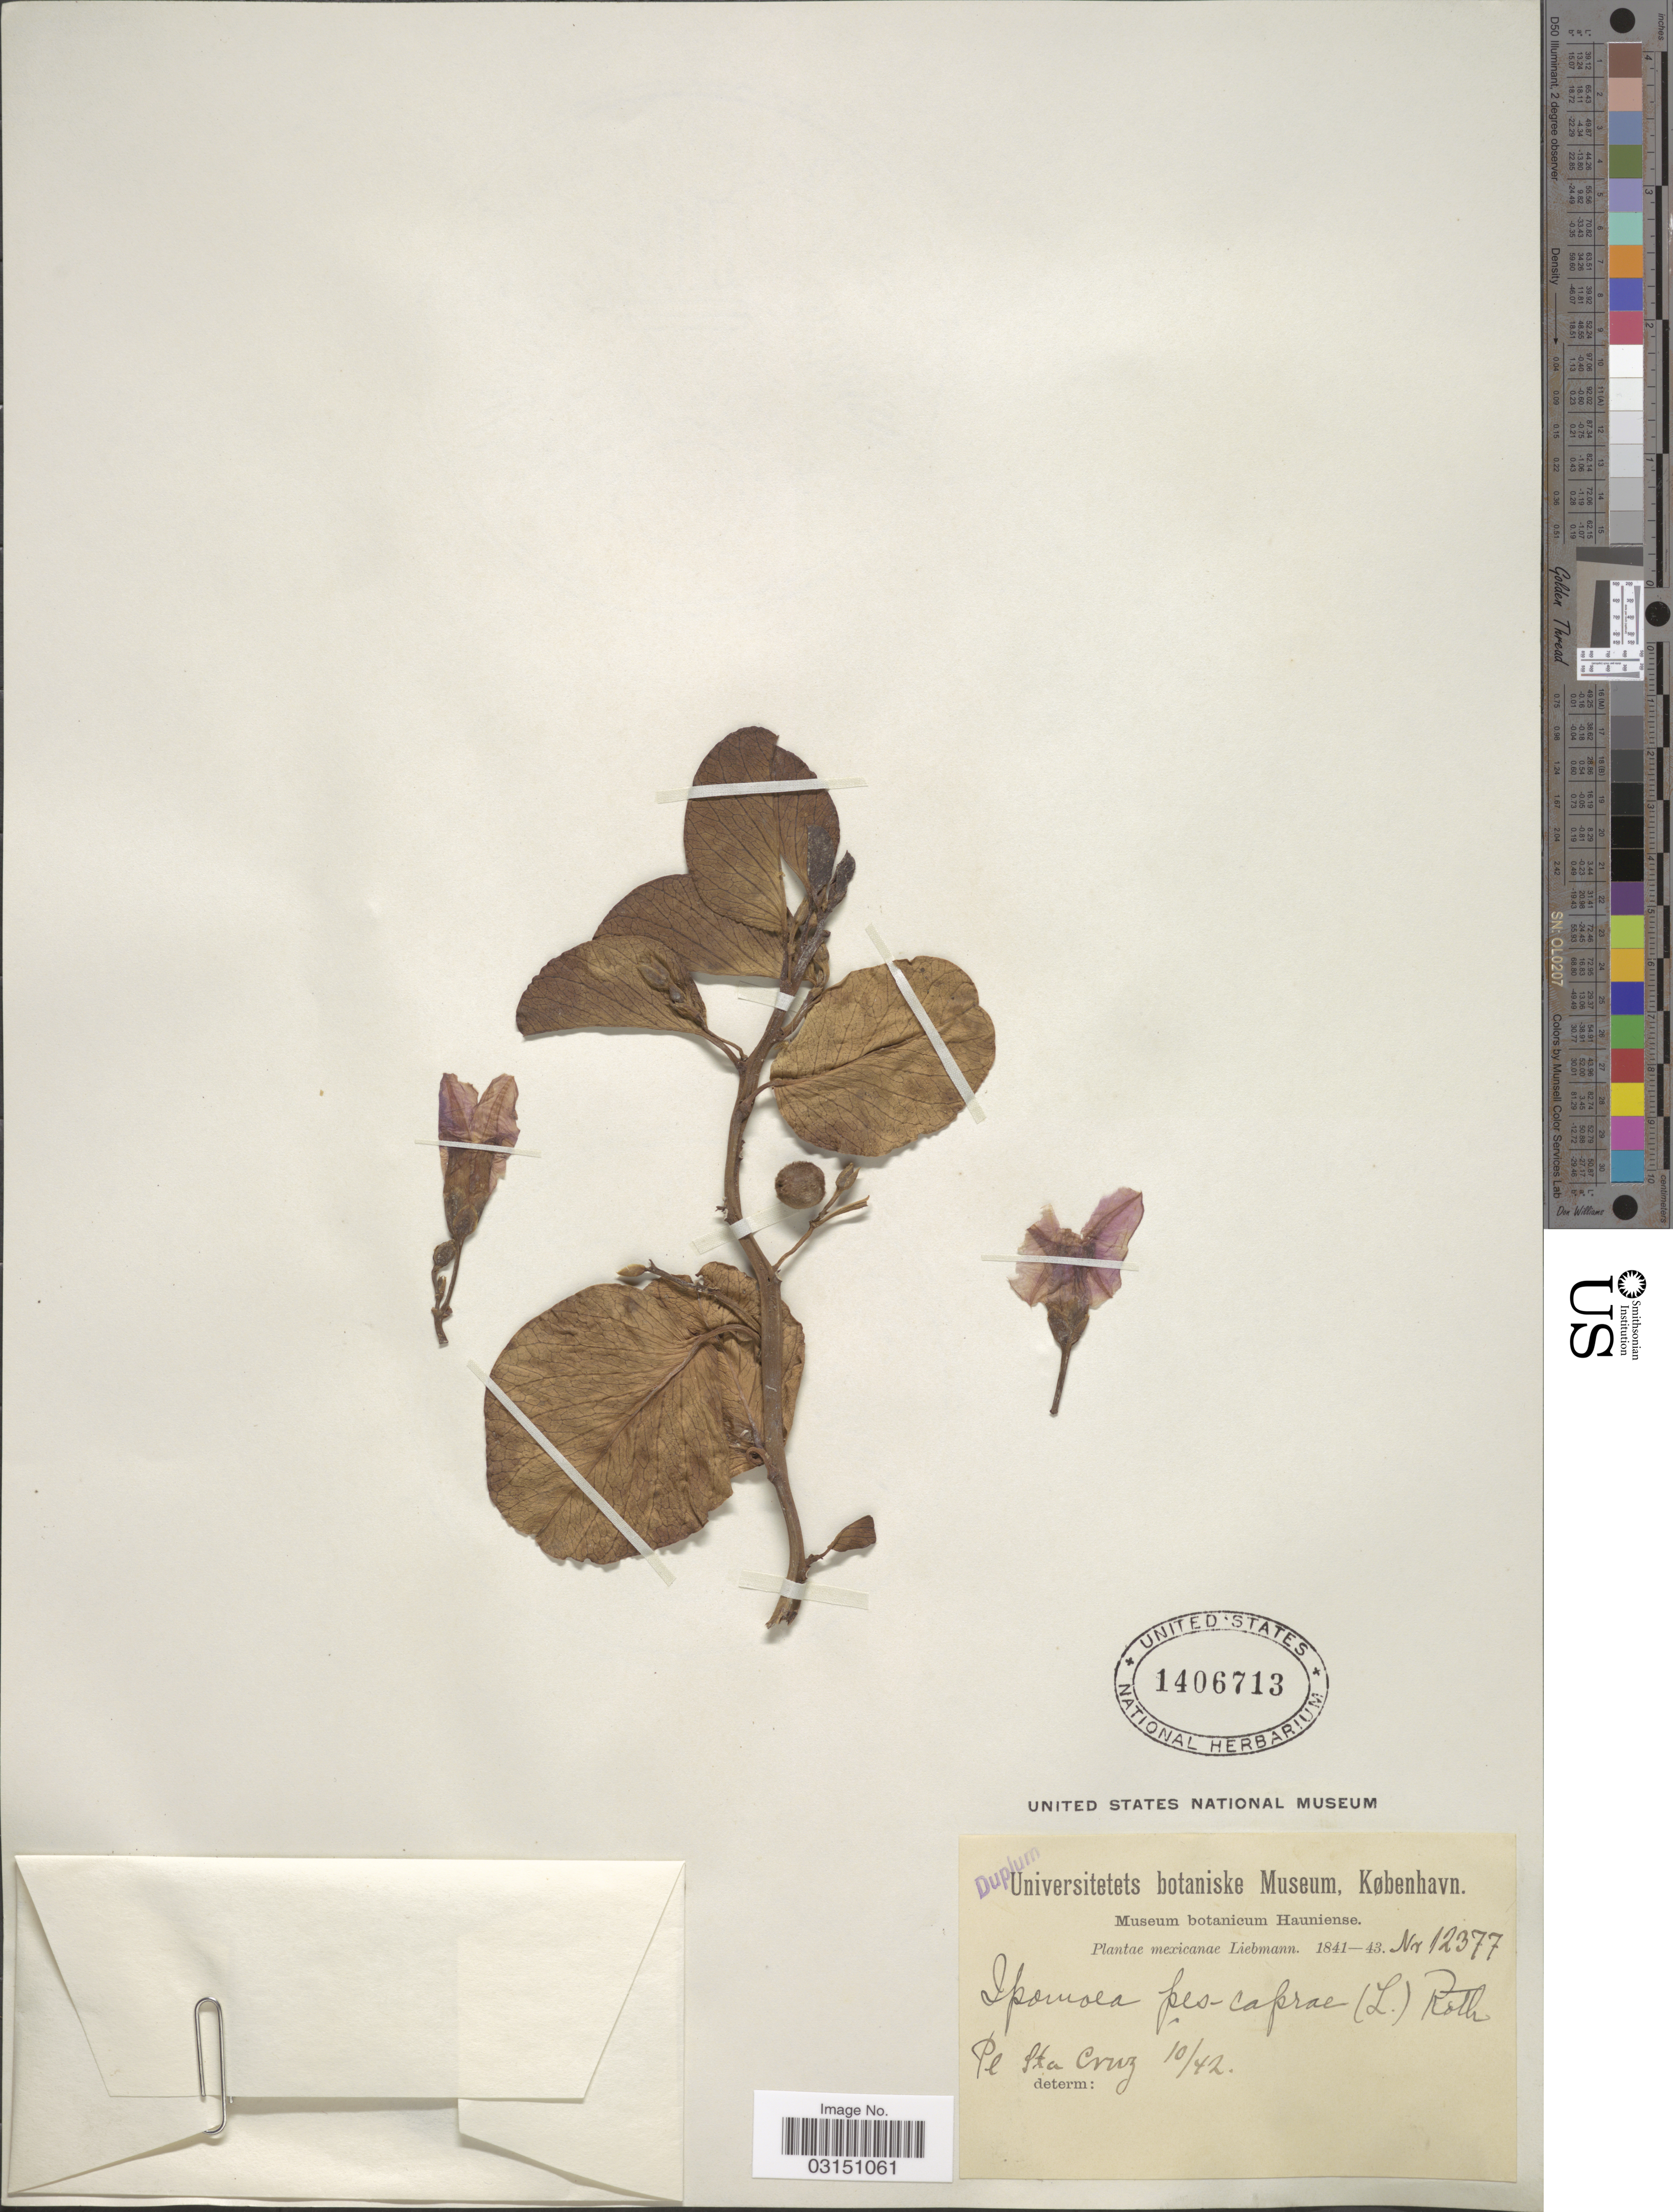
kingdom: Plantae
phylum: Tracheophyta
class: Magnoliopsida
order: Solanales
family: Convolvulaceae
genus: Ipomoea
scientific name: Ipomoea pes-caprae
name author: (L.) R. Br.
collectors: Liebmann, --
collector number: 12377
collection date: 1842-10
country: Mexico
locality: Pl Sta Cruz.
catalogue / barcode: US 1406713